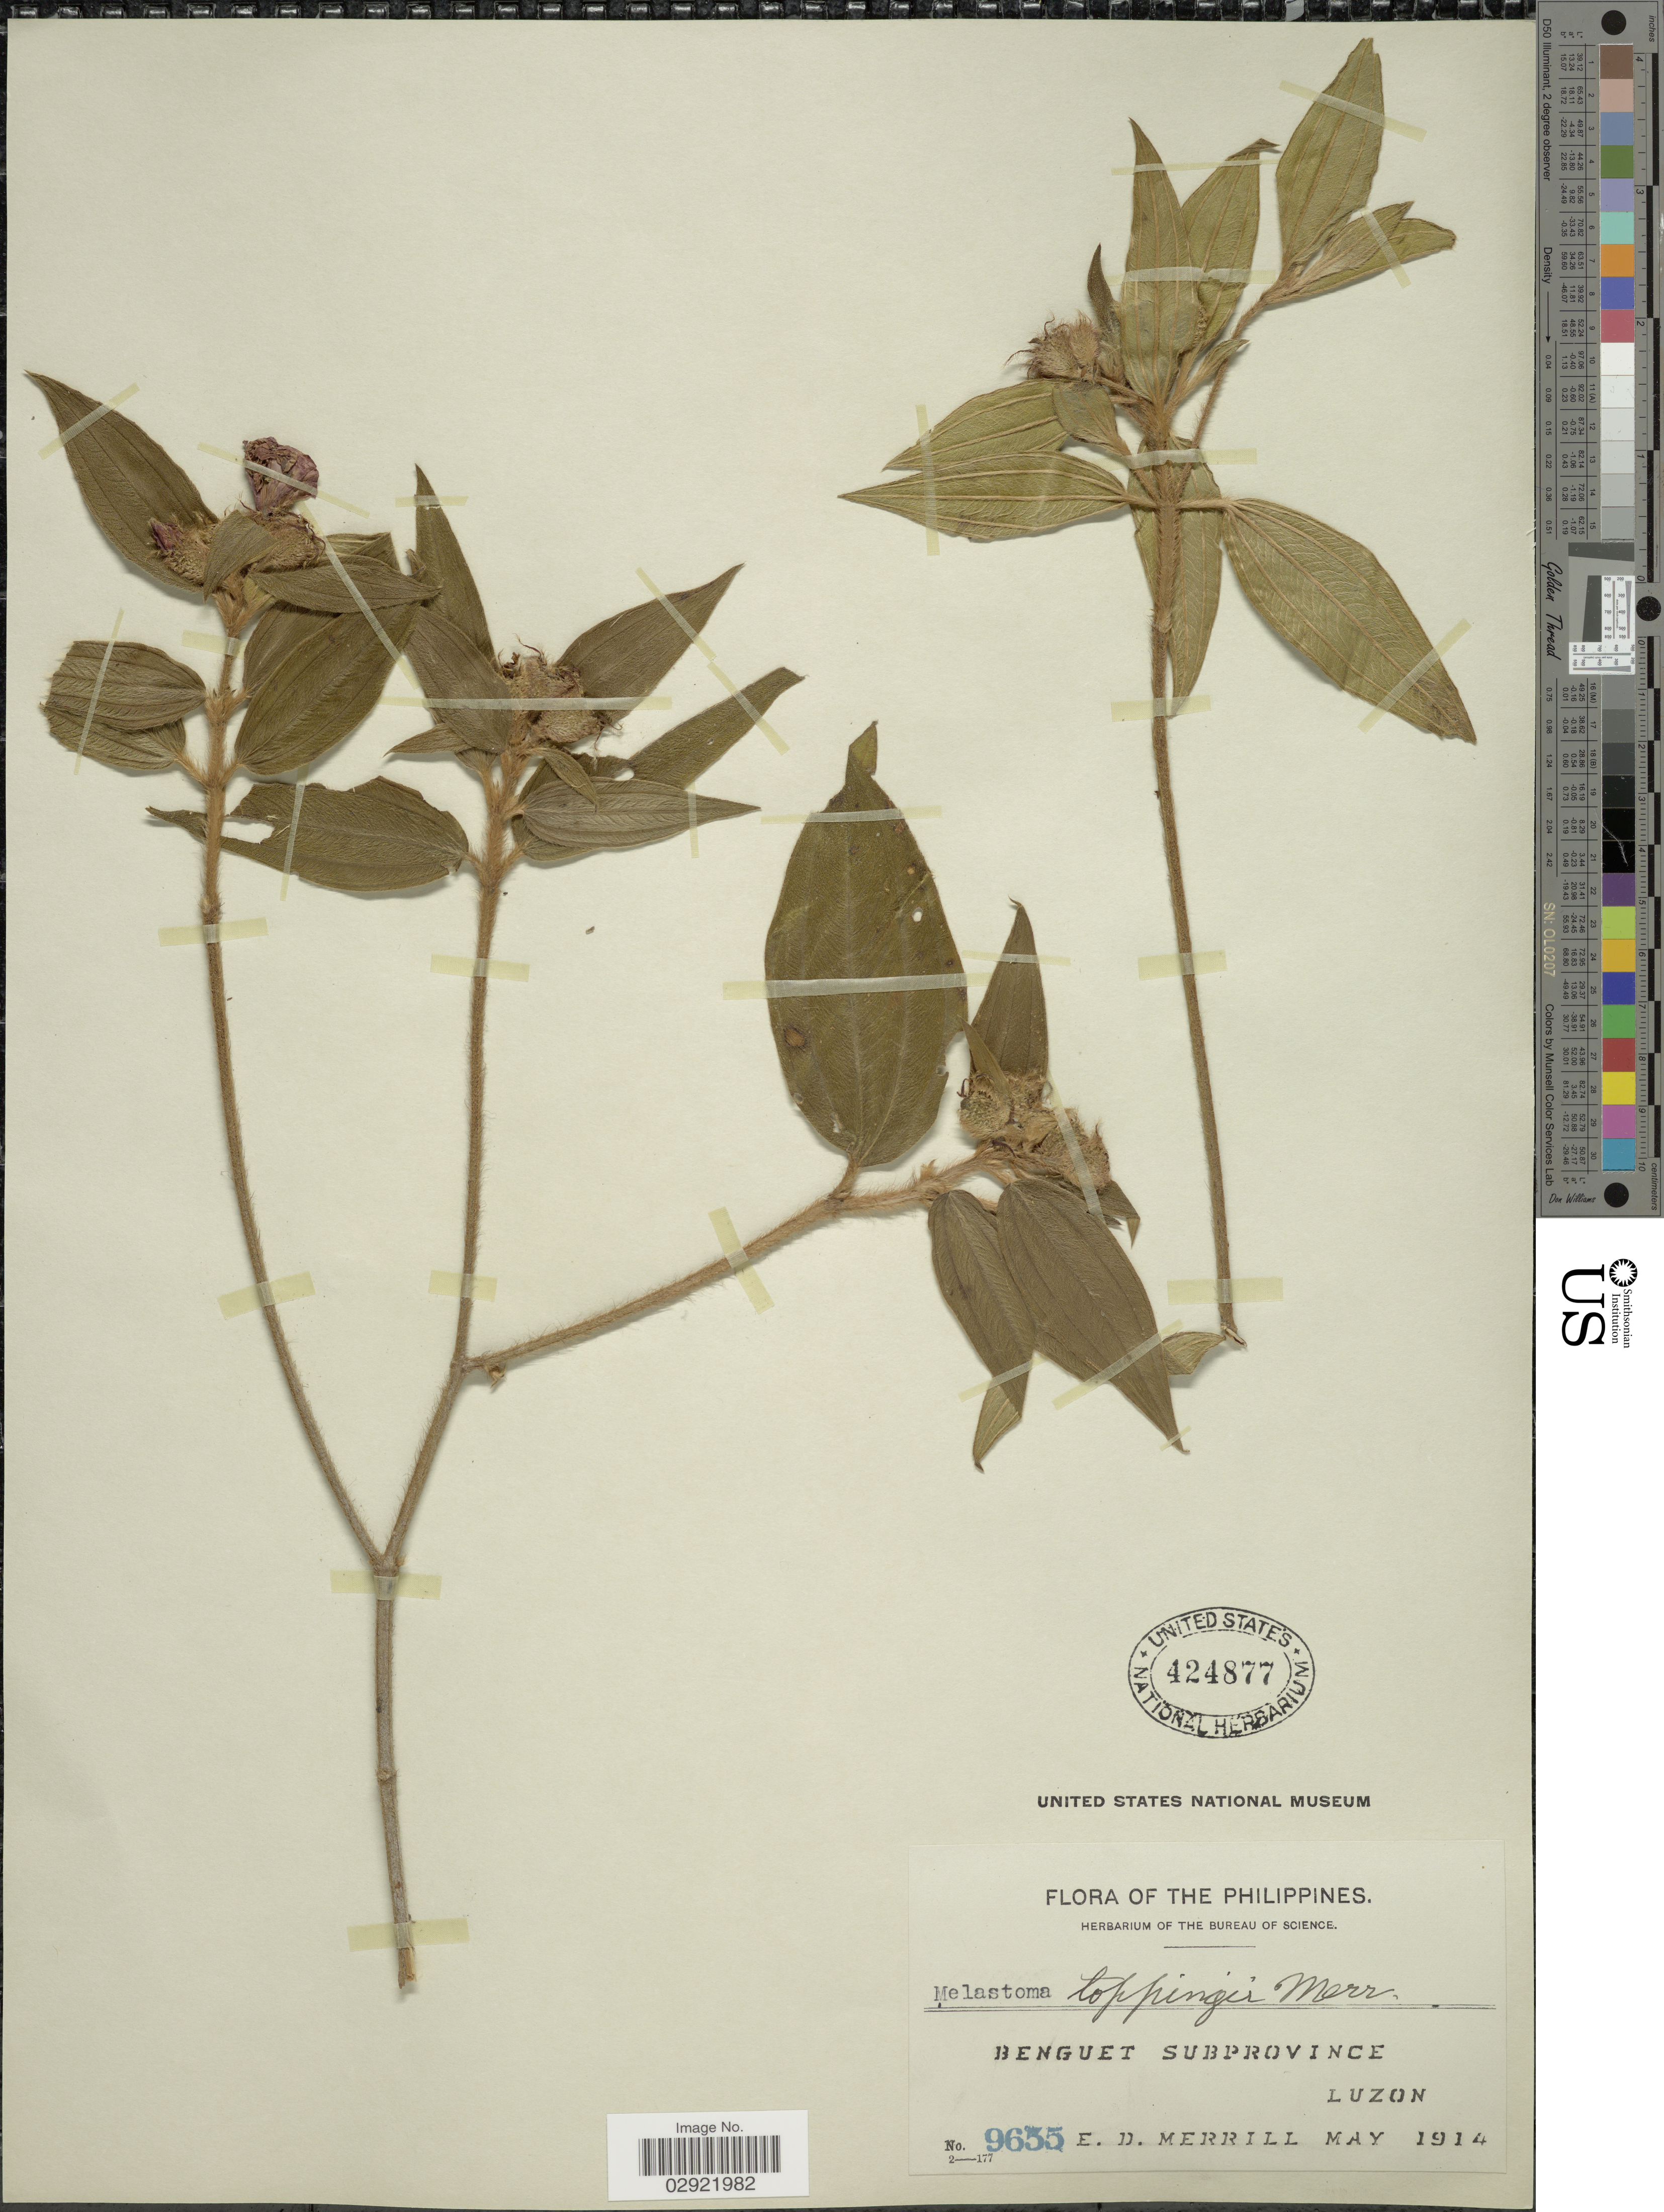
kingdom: Plantae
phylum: Tracheophyta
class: Magnoliopsida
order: Myrtales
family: Melastomataceae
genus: Melastoma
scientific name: Melastoma toppingii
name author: Merr.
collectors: E. D. Merrill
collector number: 9655*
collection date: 1914-05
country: Philippines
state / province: Cordillera (Administrative Region)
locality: Benguet Subprovince, Luzon.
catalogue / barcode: US 424877